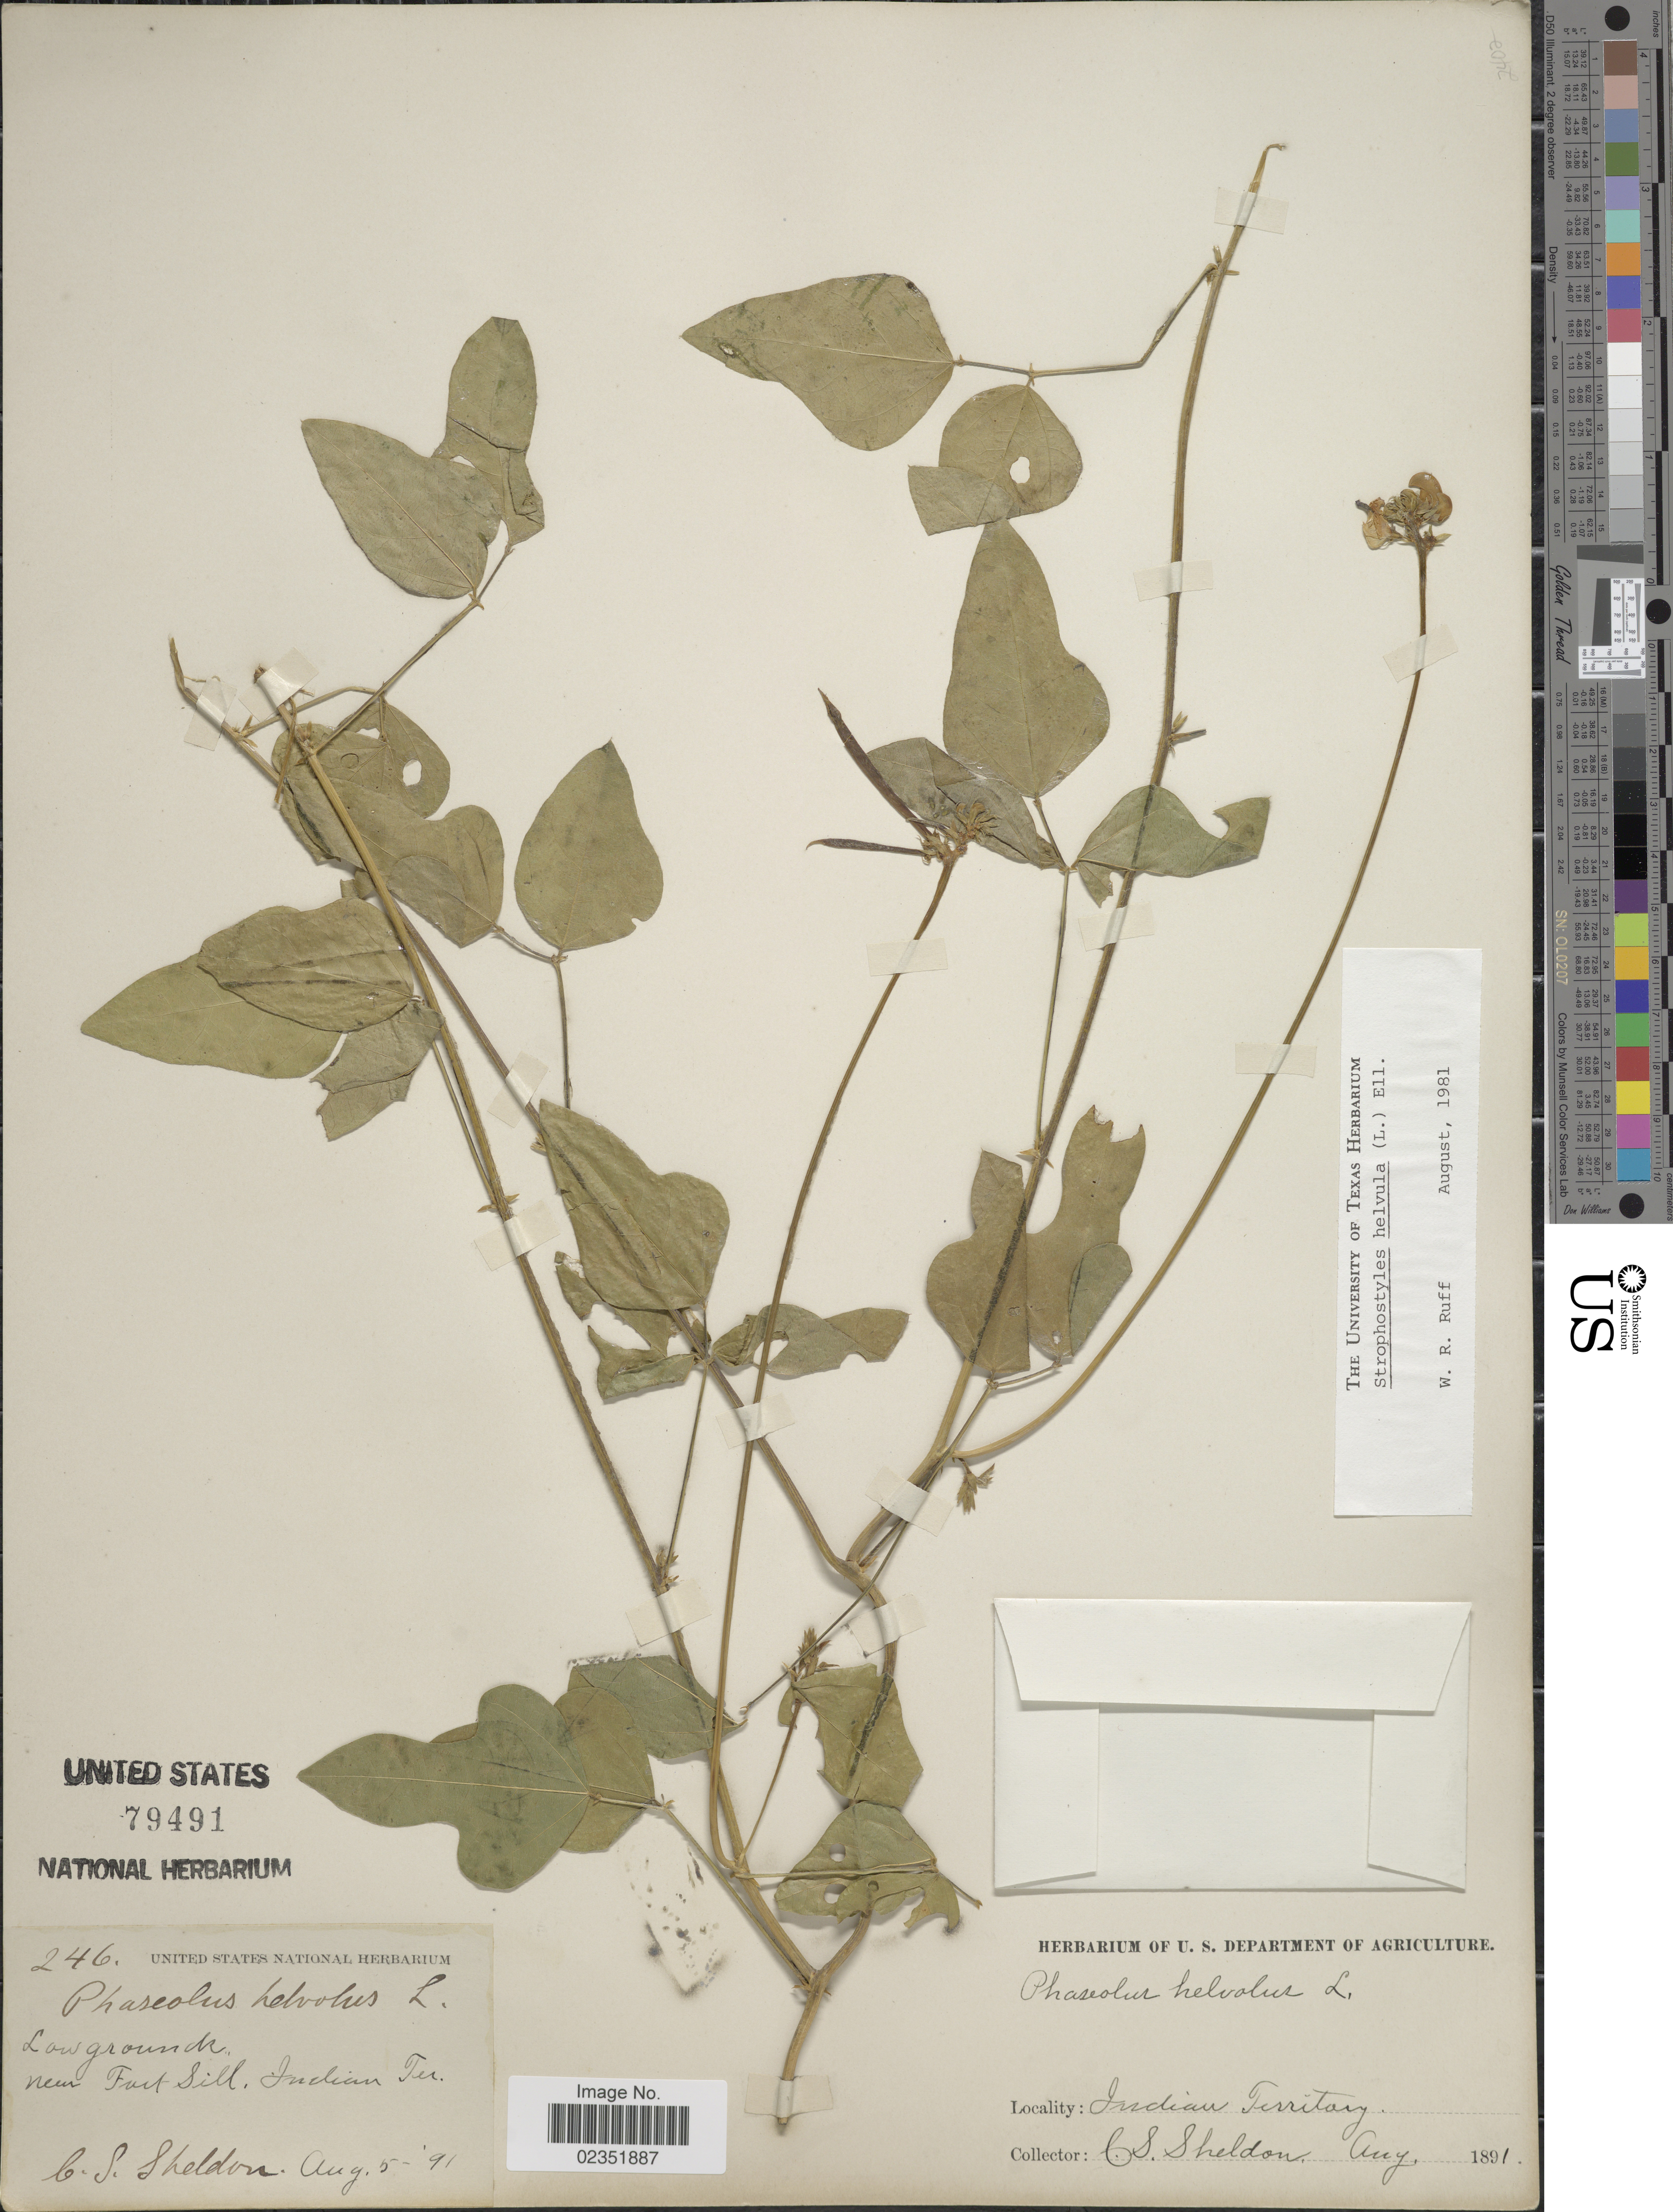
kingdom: Plantae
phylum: Tracheophyta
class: Magnoliopsida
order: Fabales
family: Fabaceae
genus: Strophostyles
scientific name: Strophostyles helvola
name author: (L.) Elliott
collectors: C. S. Sheldon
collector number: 246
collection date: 1891-08-05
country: United States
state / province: Oklahoma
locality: Low grounds near Fort Sill, Indian Terr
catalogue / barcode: US 79491